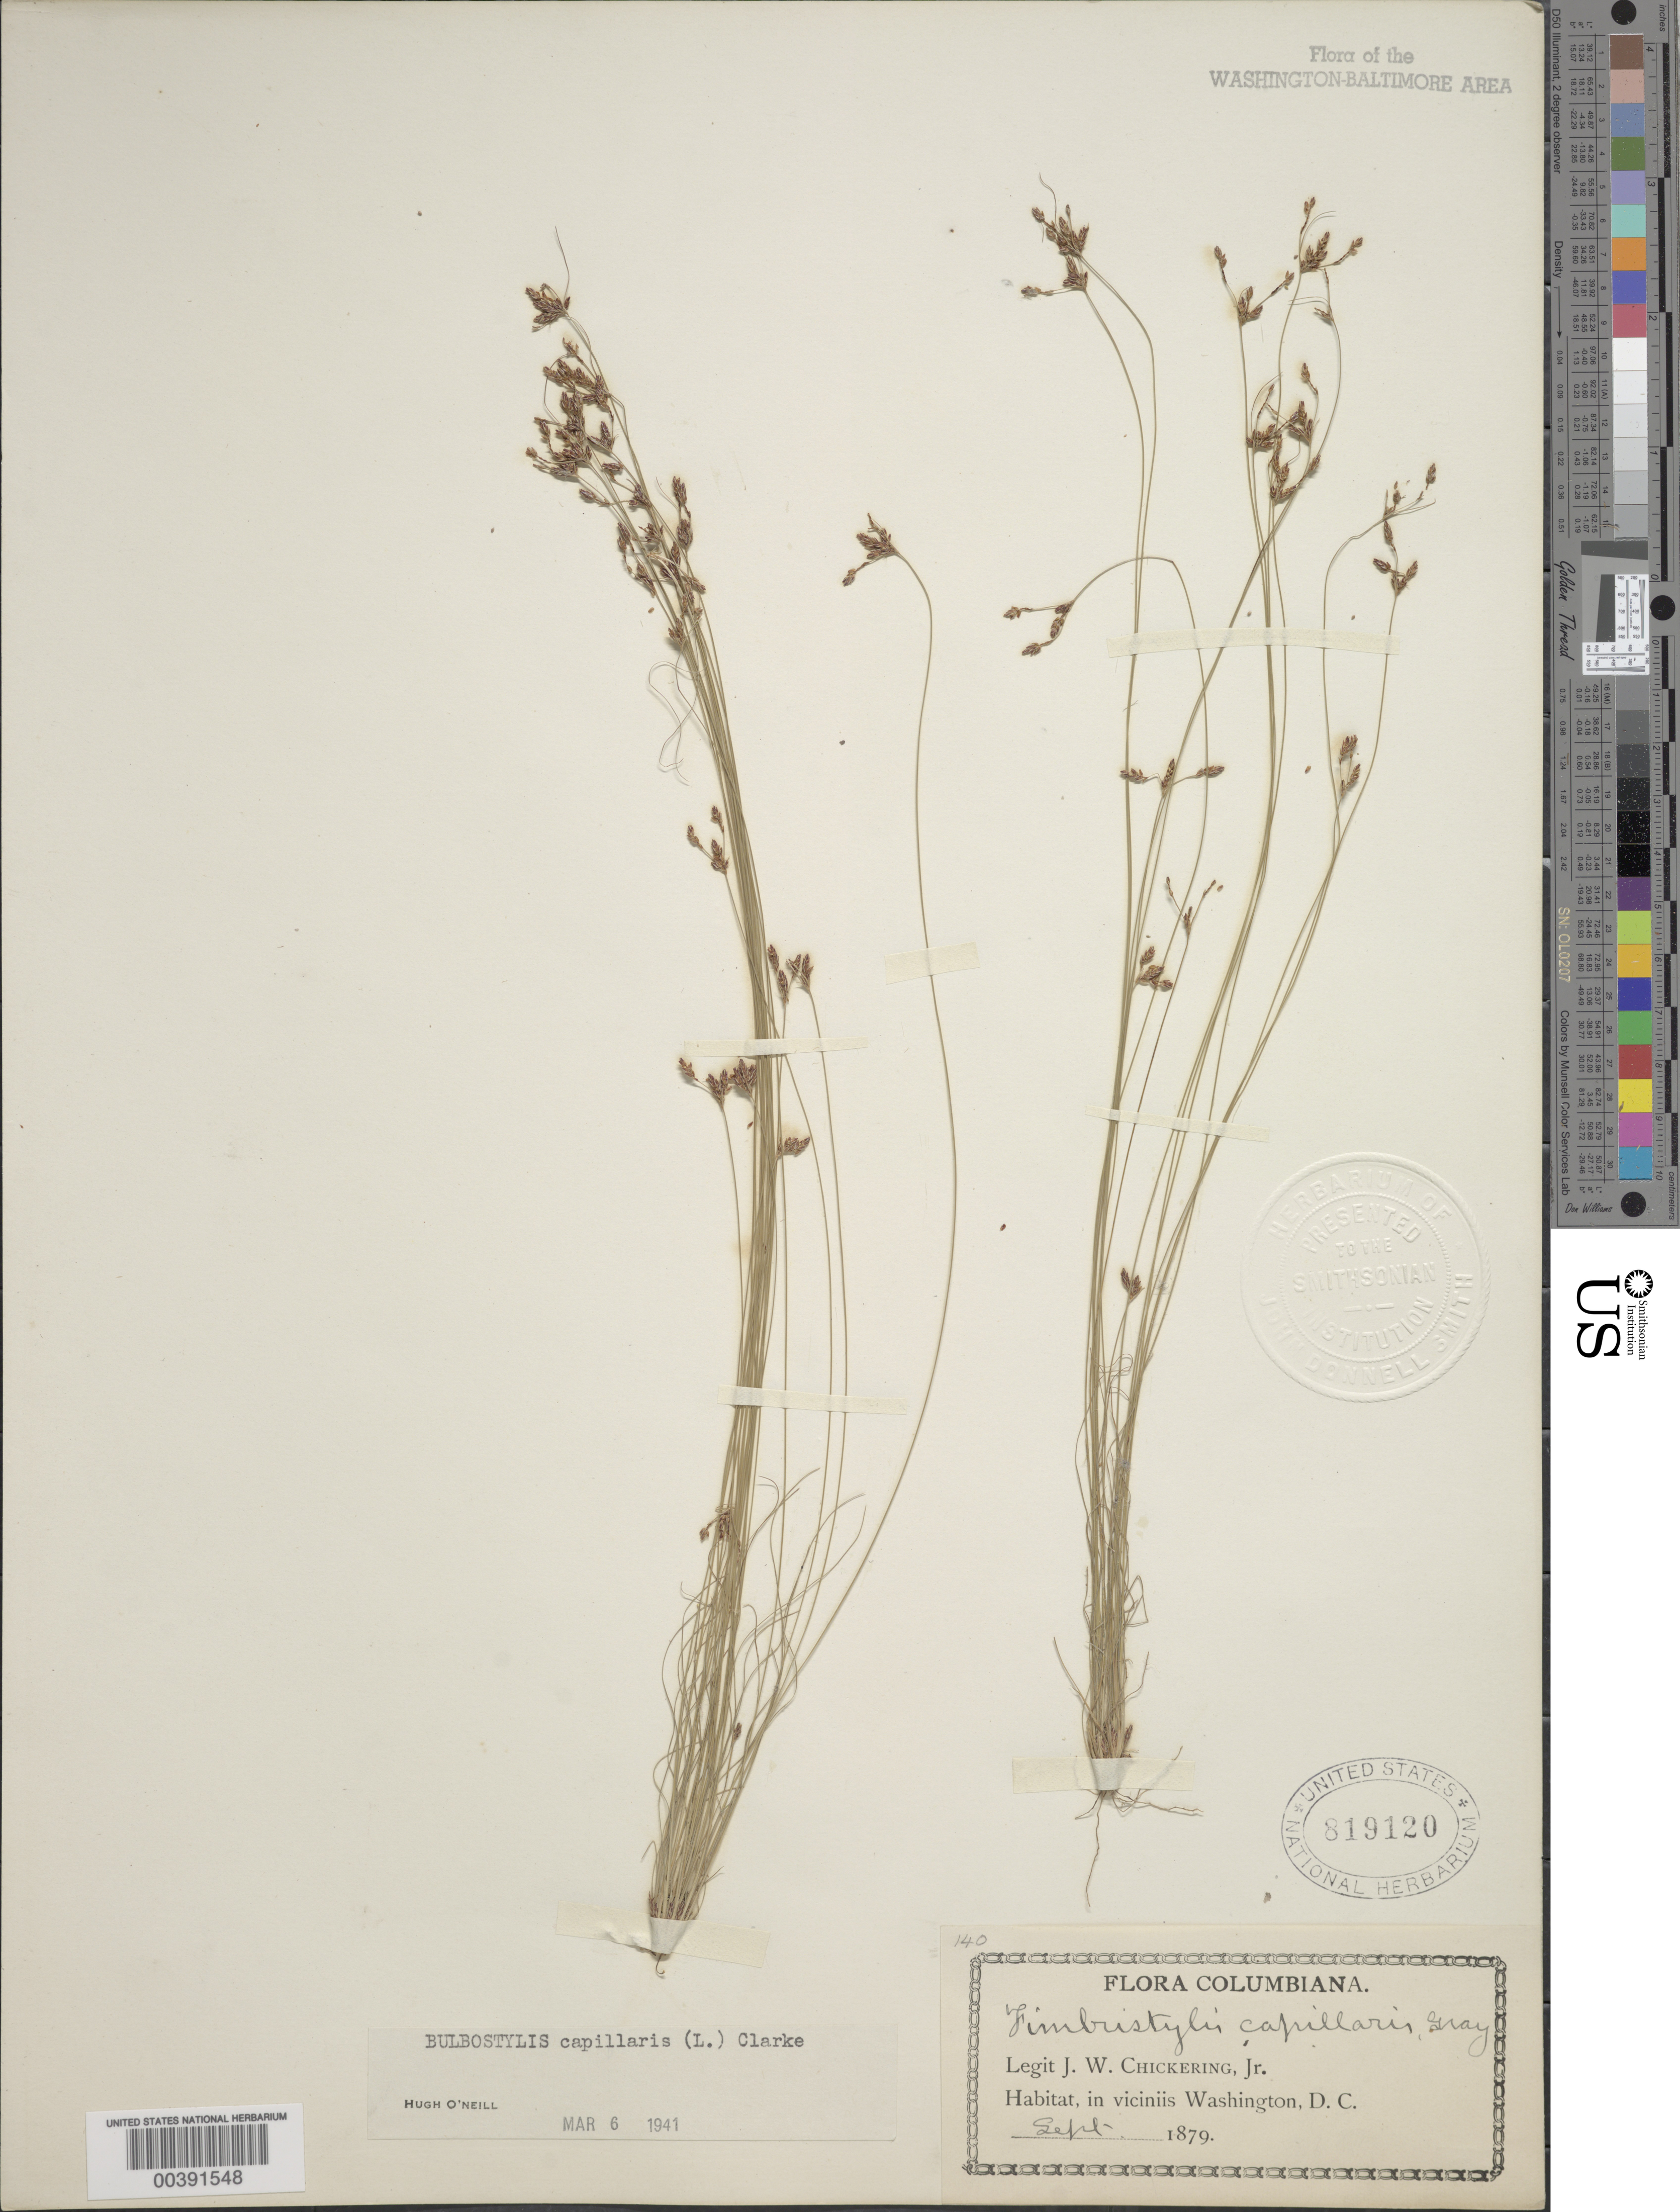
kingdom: Plantae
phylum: Tracheophyta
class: Liliopsida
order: Poales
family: Cyperaceae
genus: Bulbostylis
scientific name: Bulbostylis capillaris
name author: (L.) Kunth ex C.B. Clarke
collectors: J. W. Chickering Jr.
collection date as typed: Sep 1879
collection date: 1879-09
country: United States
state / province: District of Columbia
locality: Washington DC Area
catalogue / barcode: US 819120